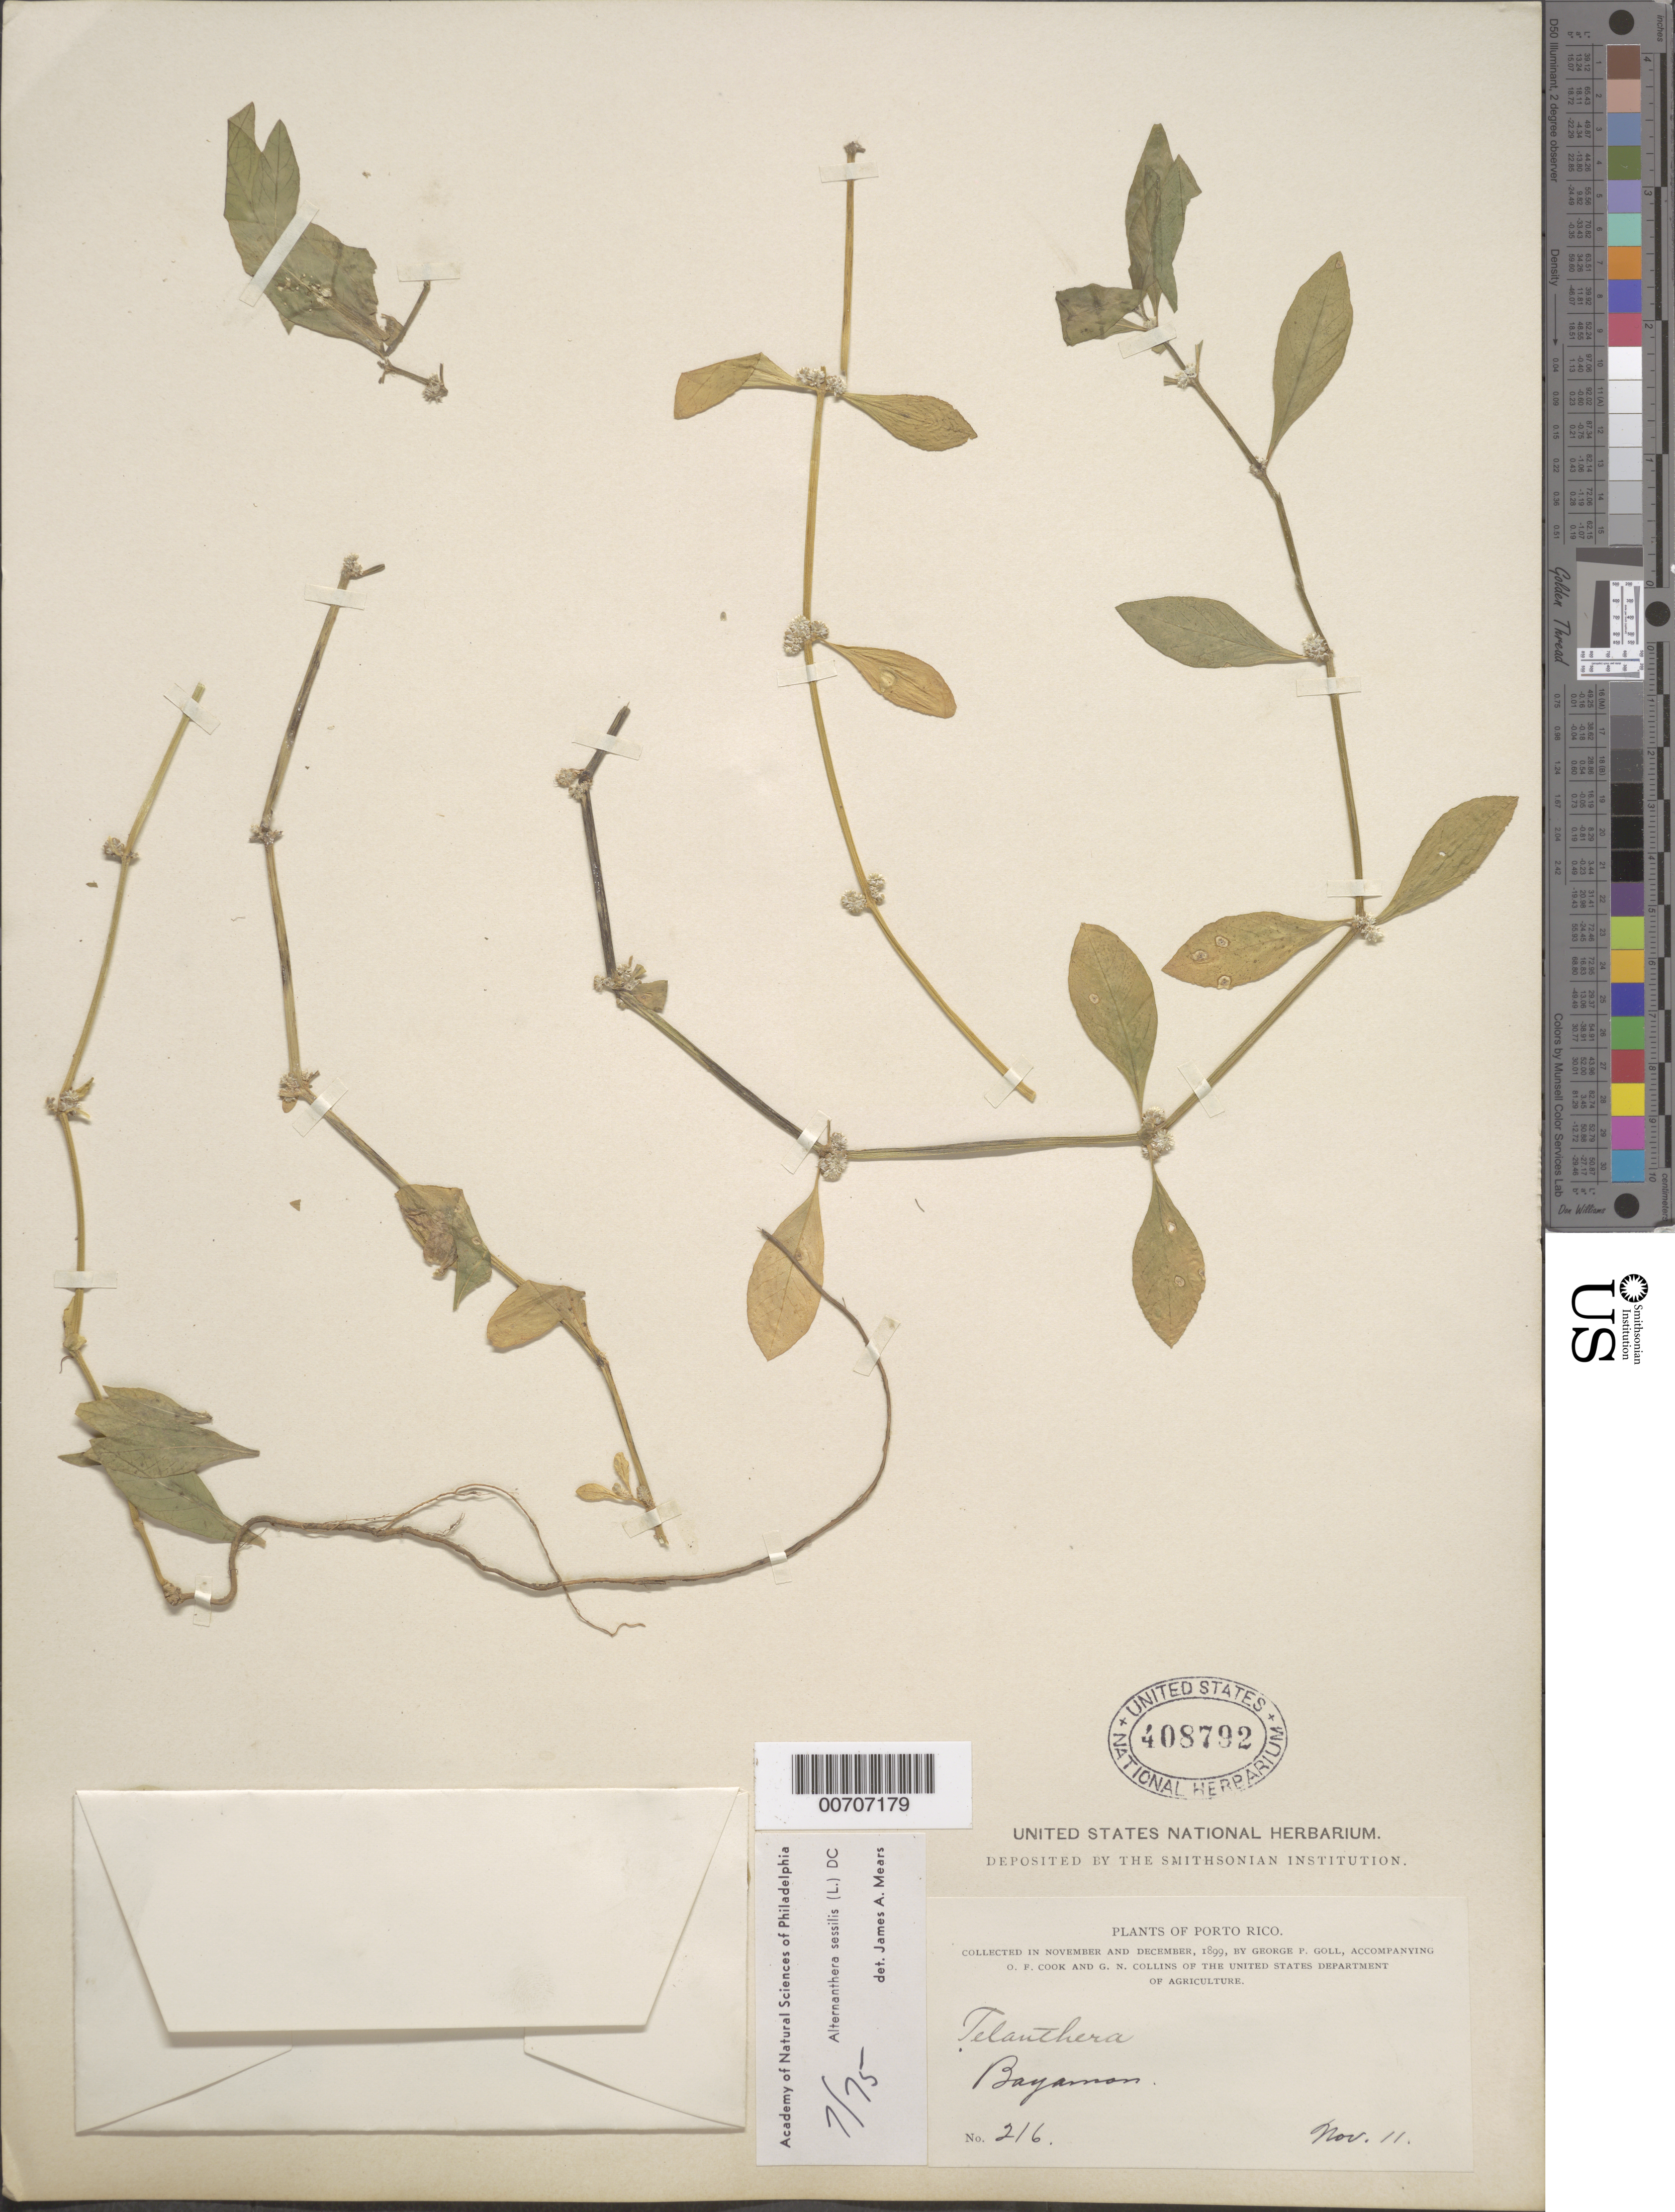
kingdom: Plantae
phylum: Tracheophyta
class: Magnoliopsida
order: Caryophyllales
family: Amaranthaceae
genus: Alternanthera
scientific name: Alternanthera sessilis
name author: (L.) DC.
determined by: Mears, J. A., (PH), Academy of Natural Sciences of Philadelphia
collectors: G. Goll, O. F. Cook & G. Collins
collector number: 216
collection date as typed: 11 Nov 1899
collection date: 1899-11-11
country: Puerto Rico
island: Greater Antilles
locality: Bayamon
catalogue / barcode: US 408792